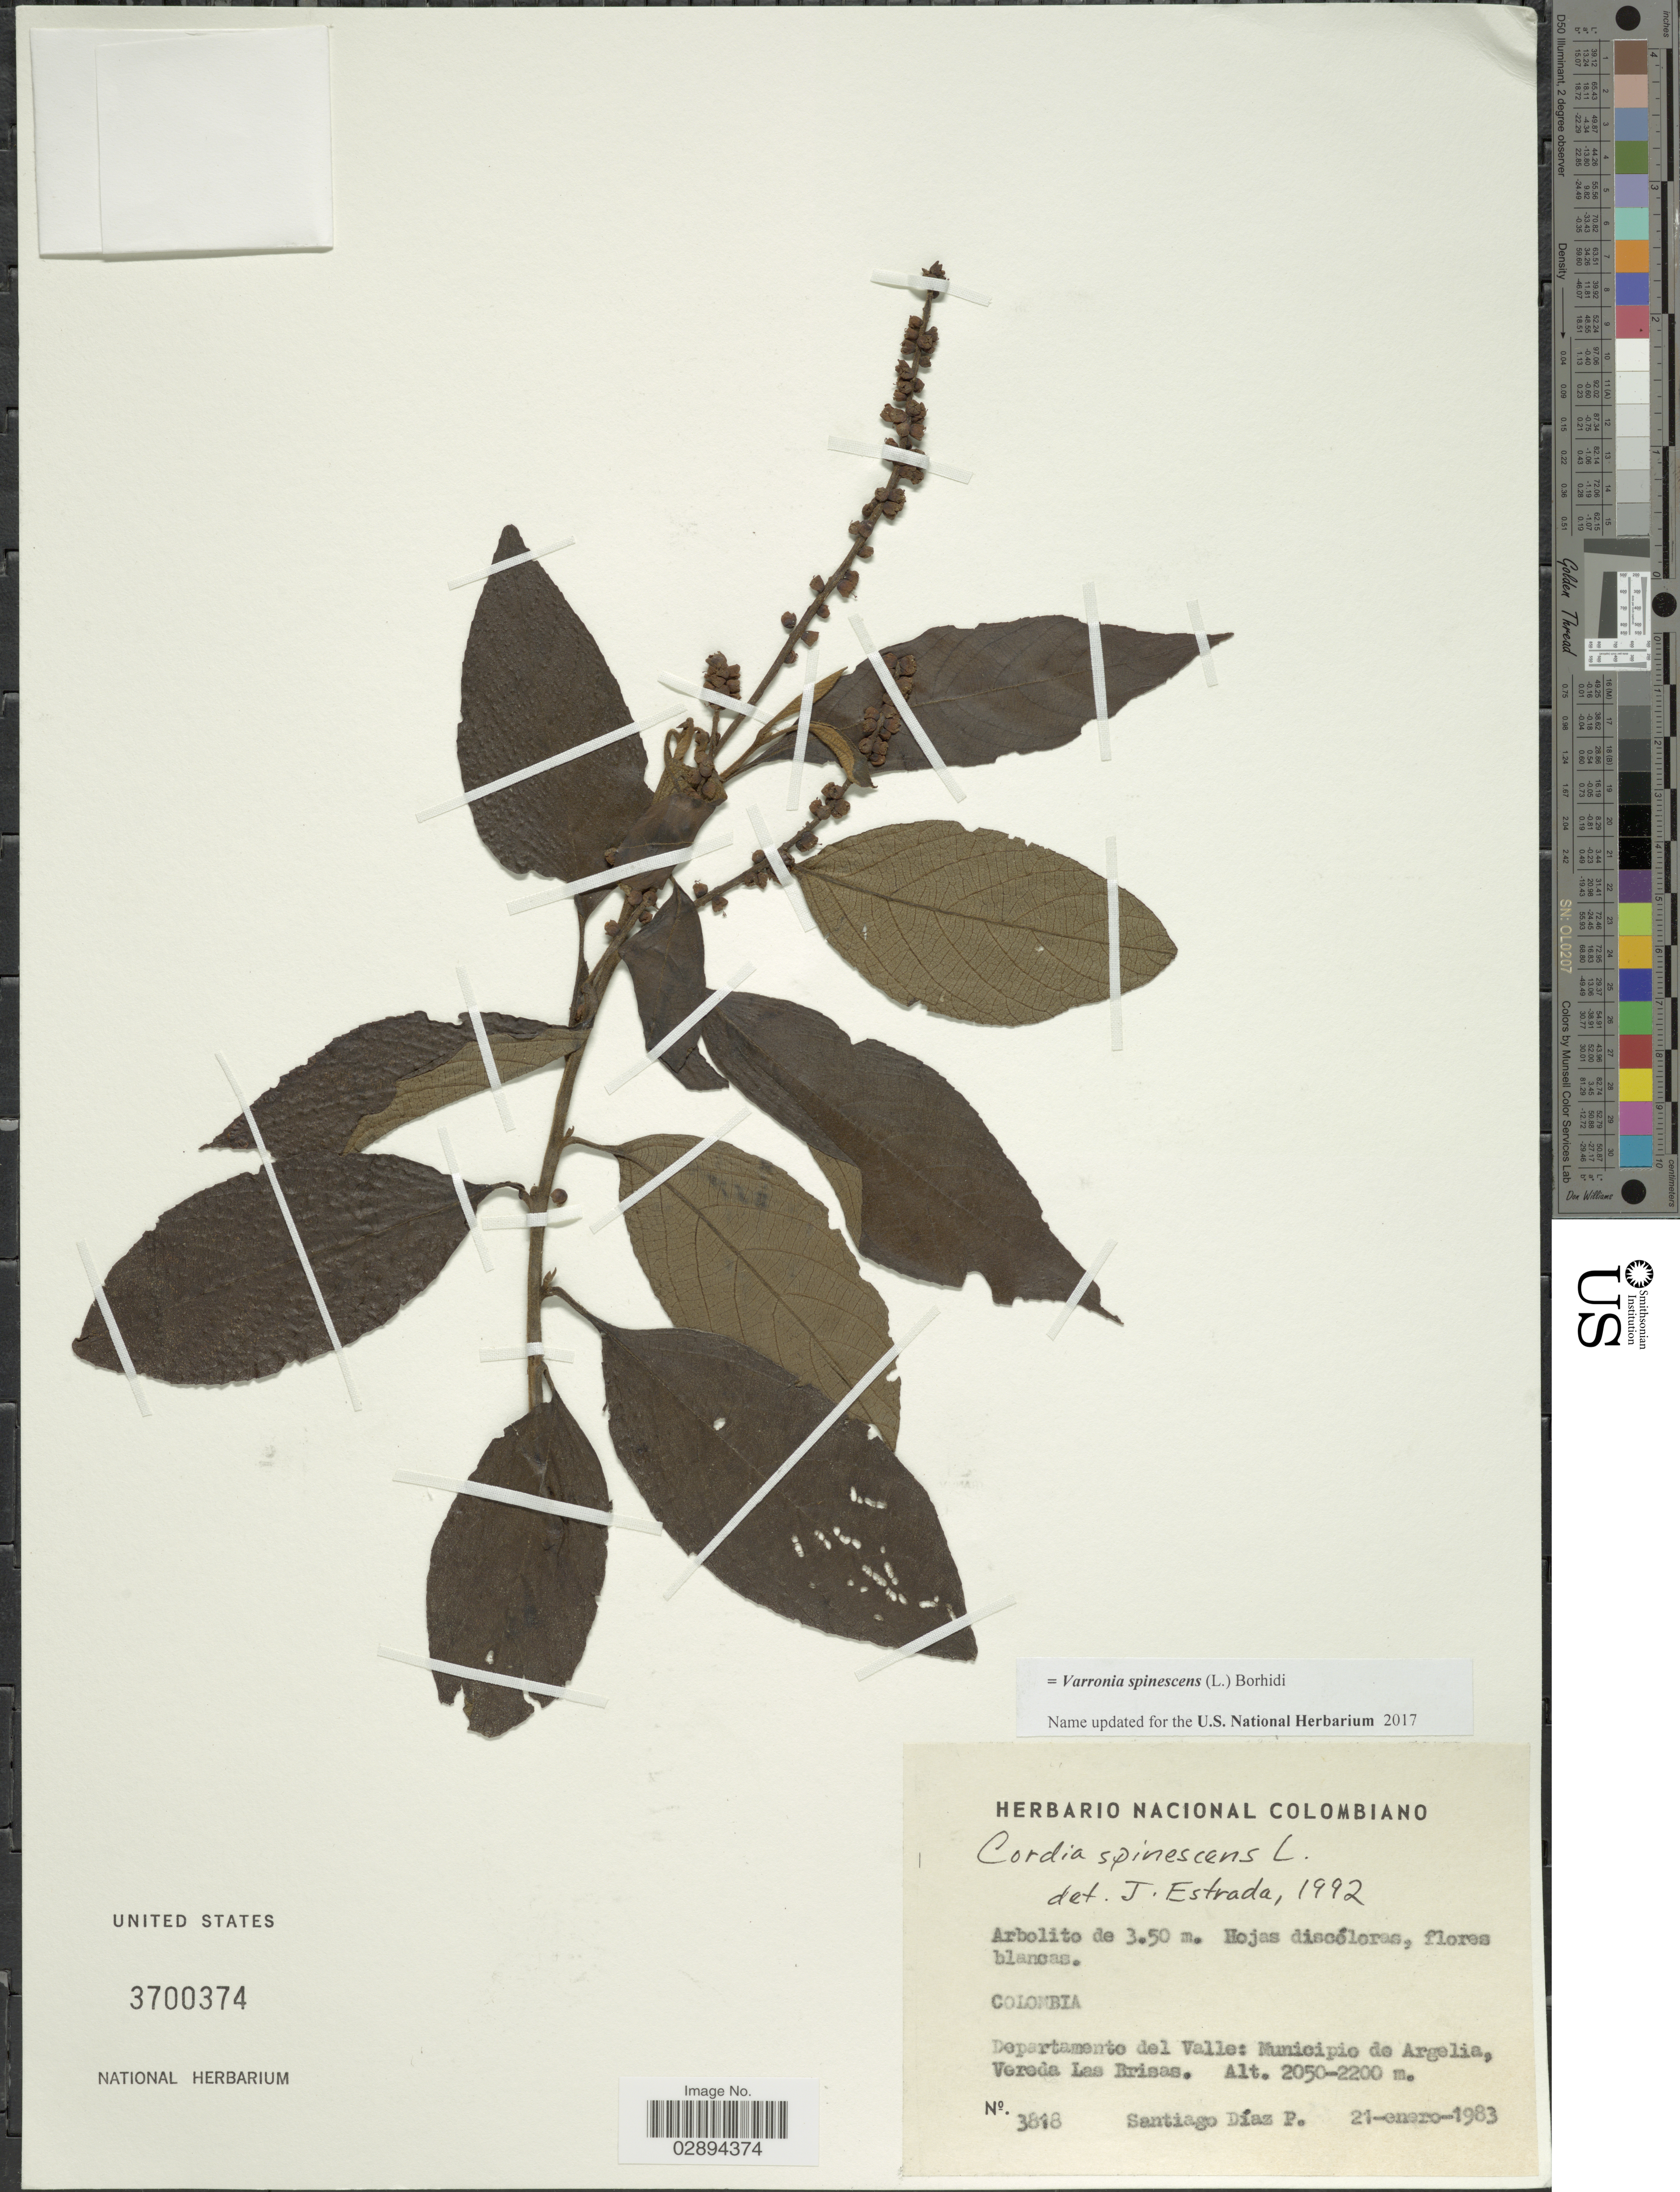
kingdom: Plantae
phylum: Tracheophyta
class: Magnoliopsida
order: Boraginales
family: Cordiaceae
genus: Varronia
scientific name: Varronia spinescens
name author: (L.) Borhidi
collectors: S. Diaz P.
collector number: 3818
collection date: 1983-01-21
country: Colombia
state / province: Valle del Cauca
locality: Departamento del Valle, Municipio de Argelia, Vereda Las Brisas.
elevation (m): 2050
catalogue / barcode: US 3700374